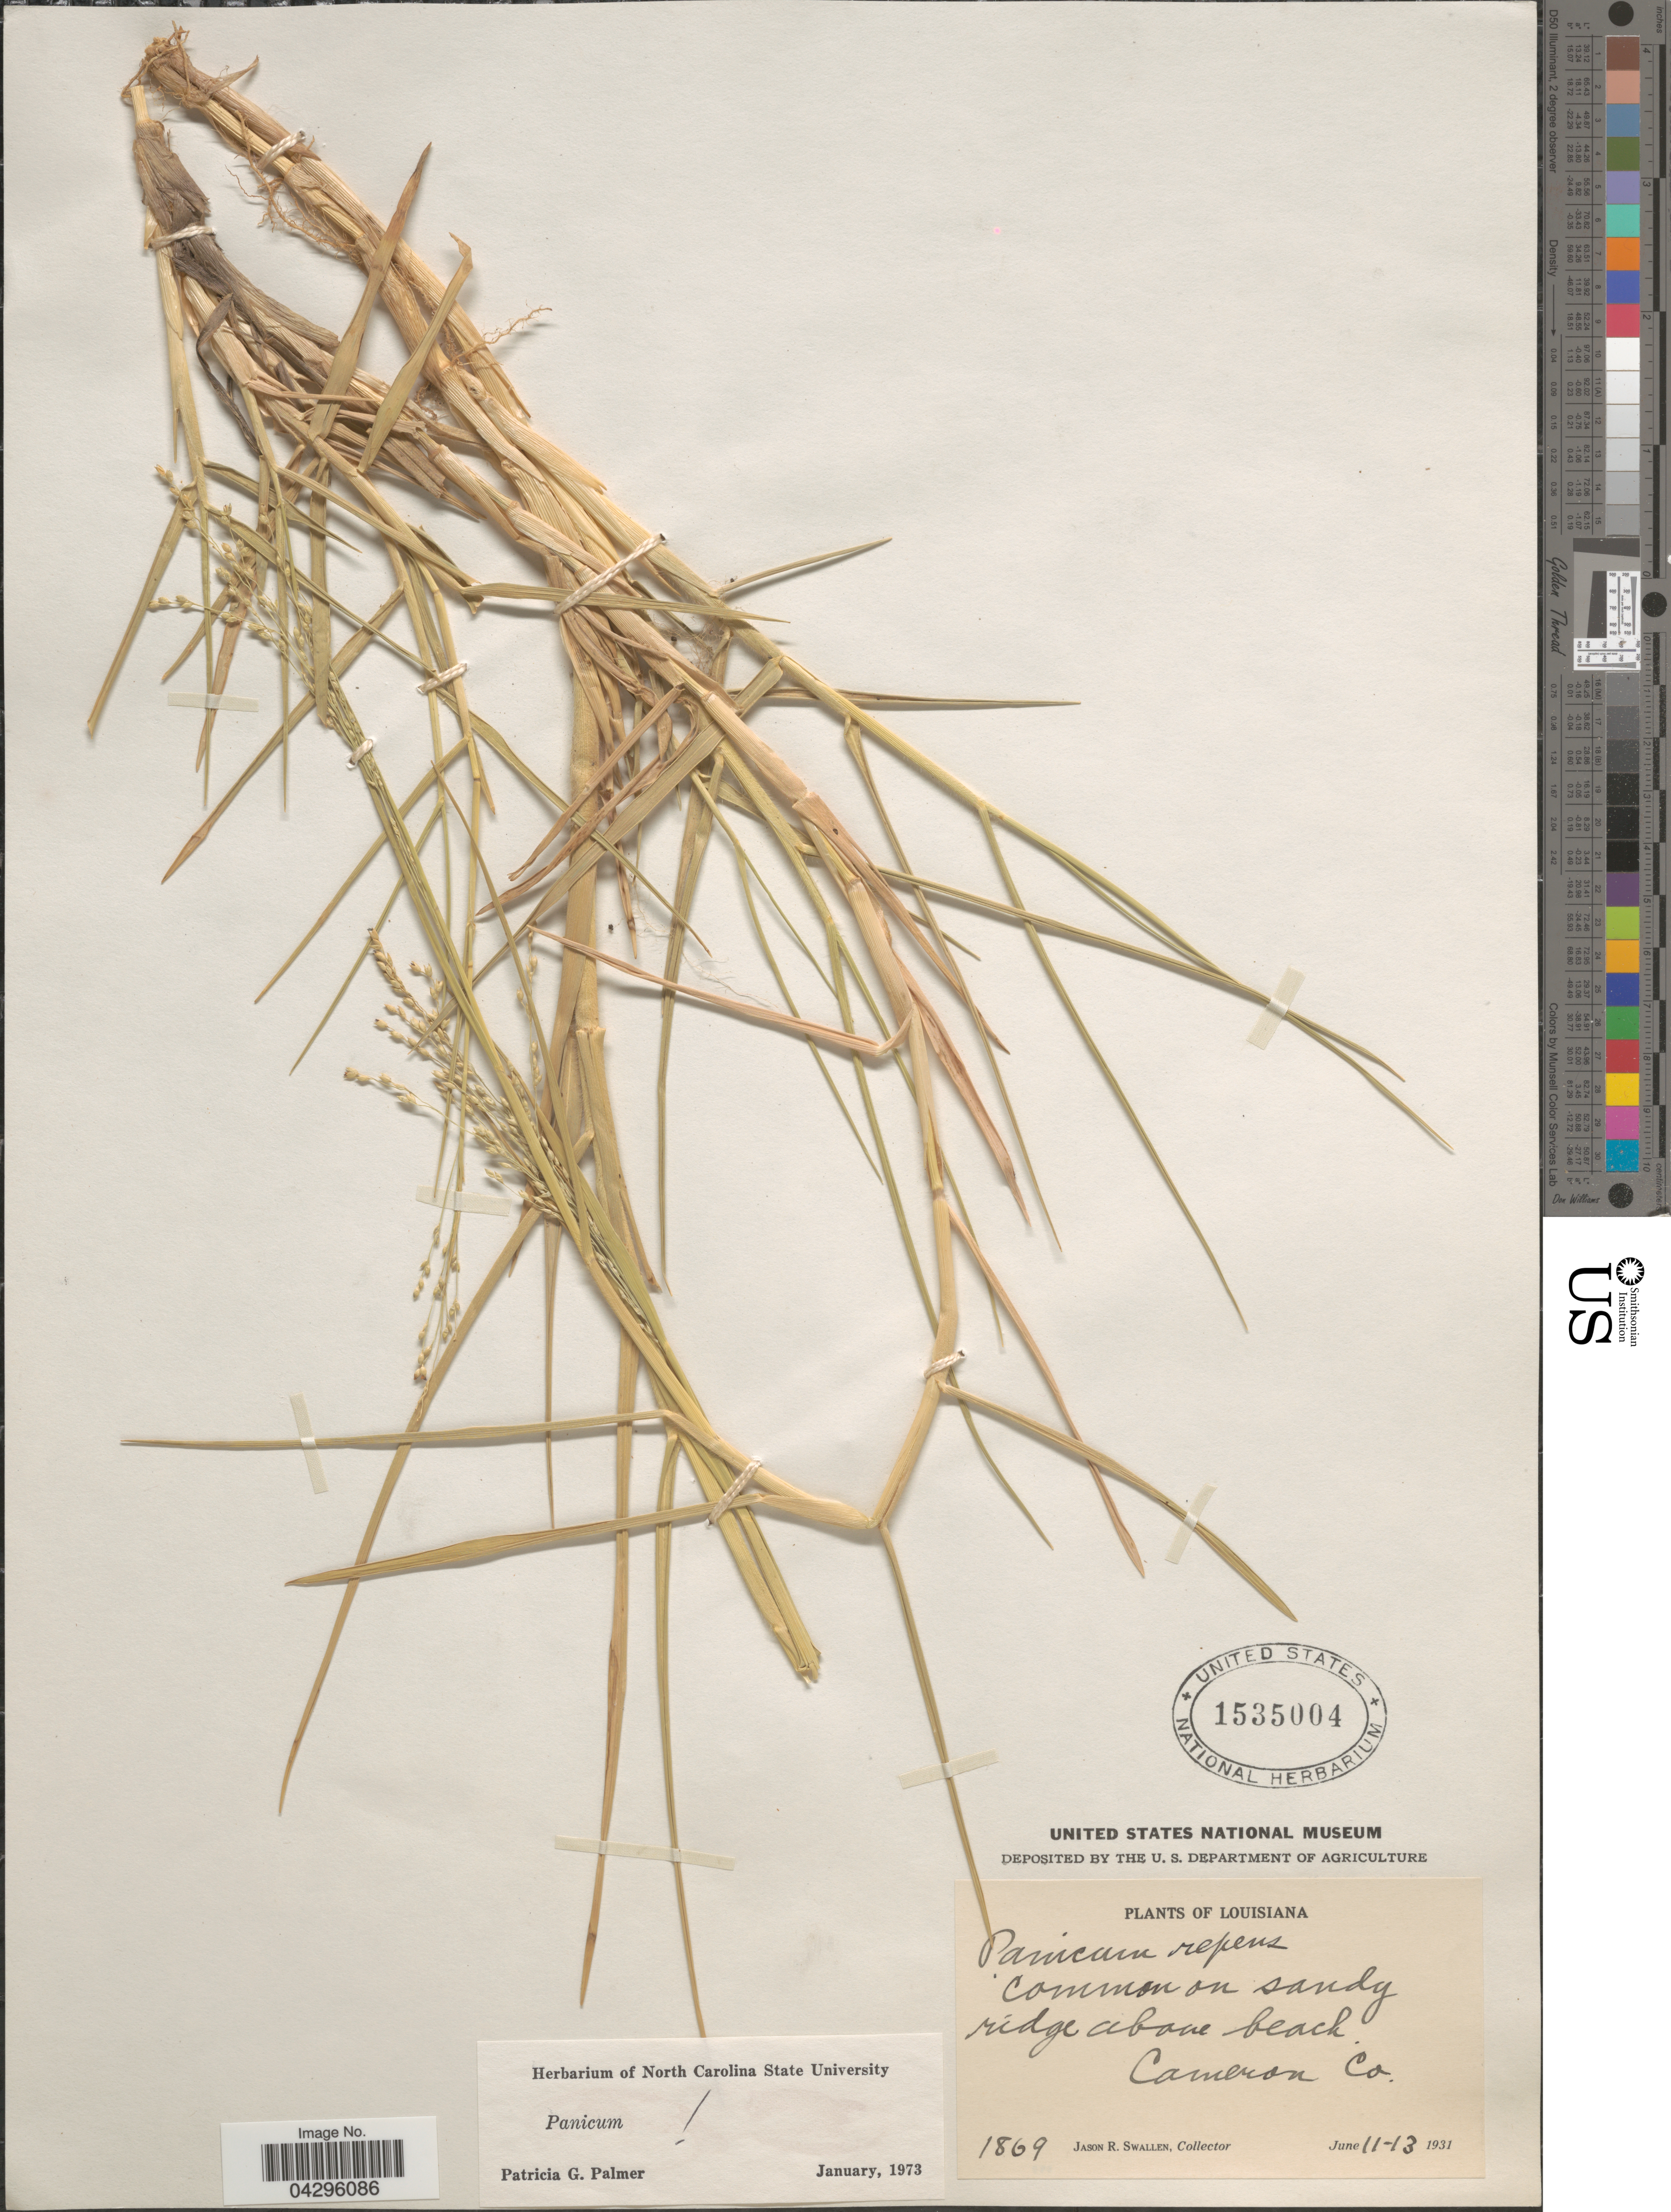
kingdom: Plantae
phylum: Tracheophyta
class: Liliopsida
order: Poales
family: Poaceae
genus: Panicum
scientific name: Panicum repens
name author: L.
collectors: J. R. Swallen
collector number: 1869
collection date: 1931-06-11/1931-06-13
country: United States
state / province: Louisiana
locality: Common on sandy ridge above beach. Cameron Co.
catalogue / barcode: US 1535004